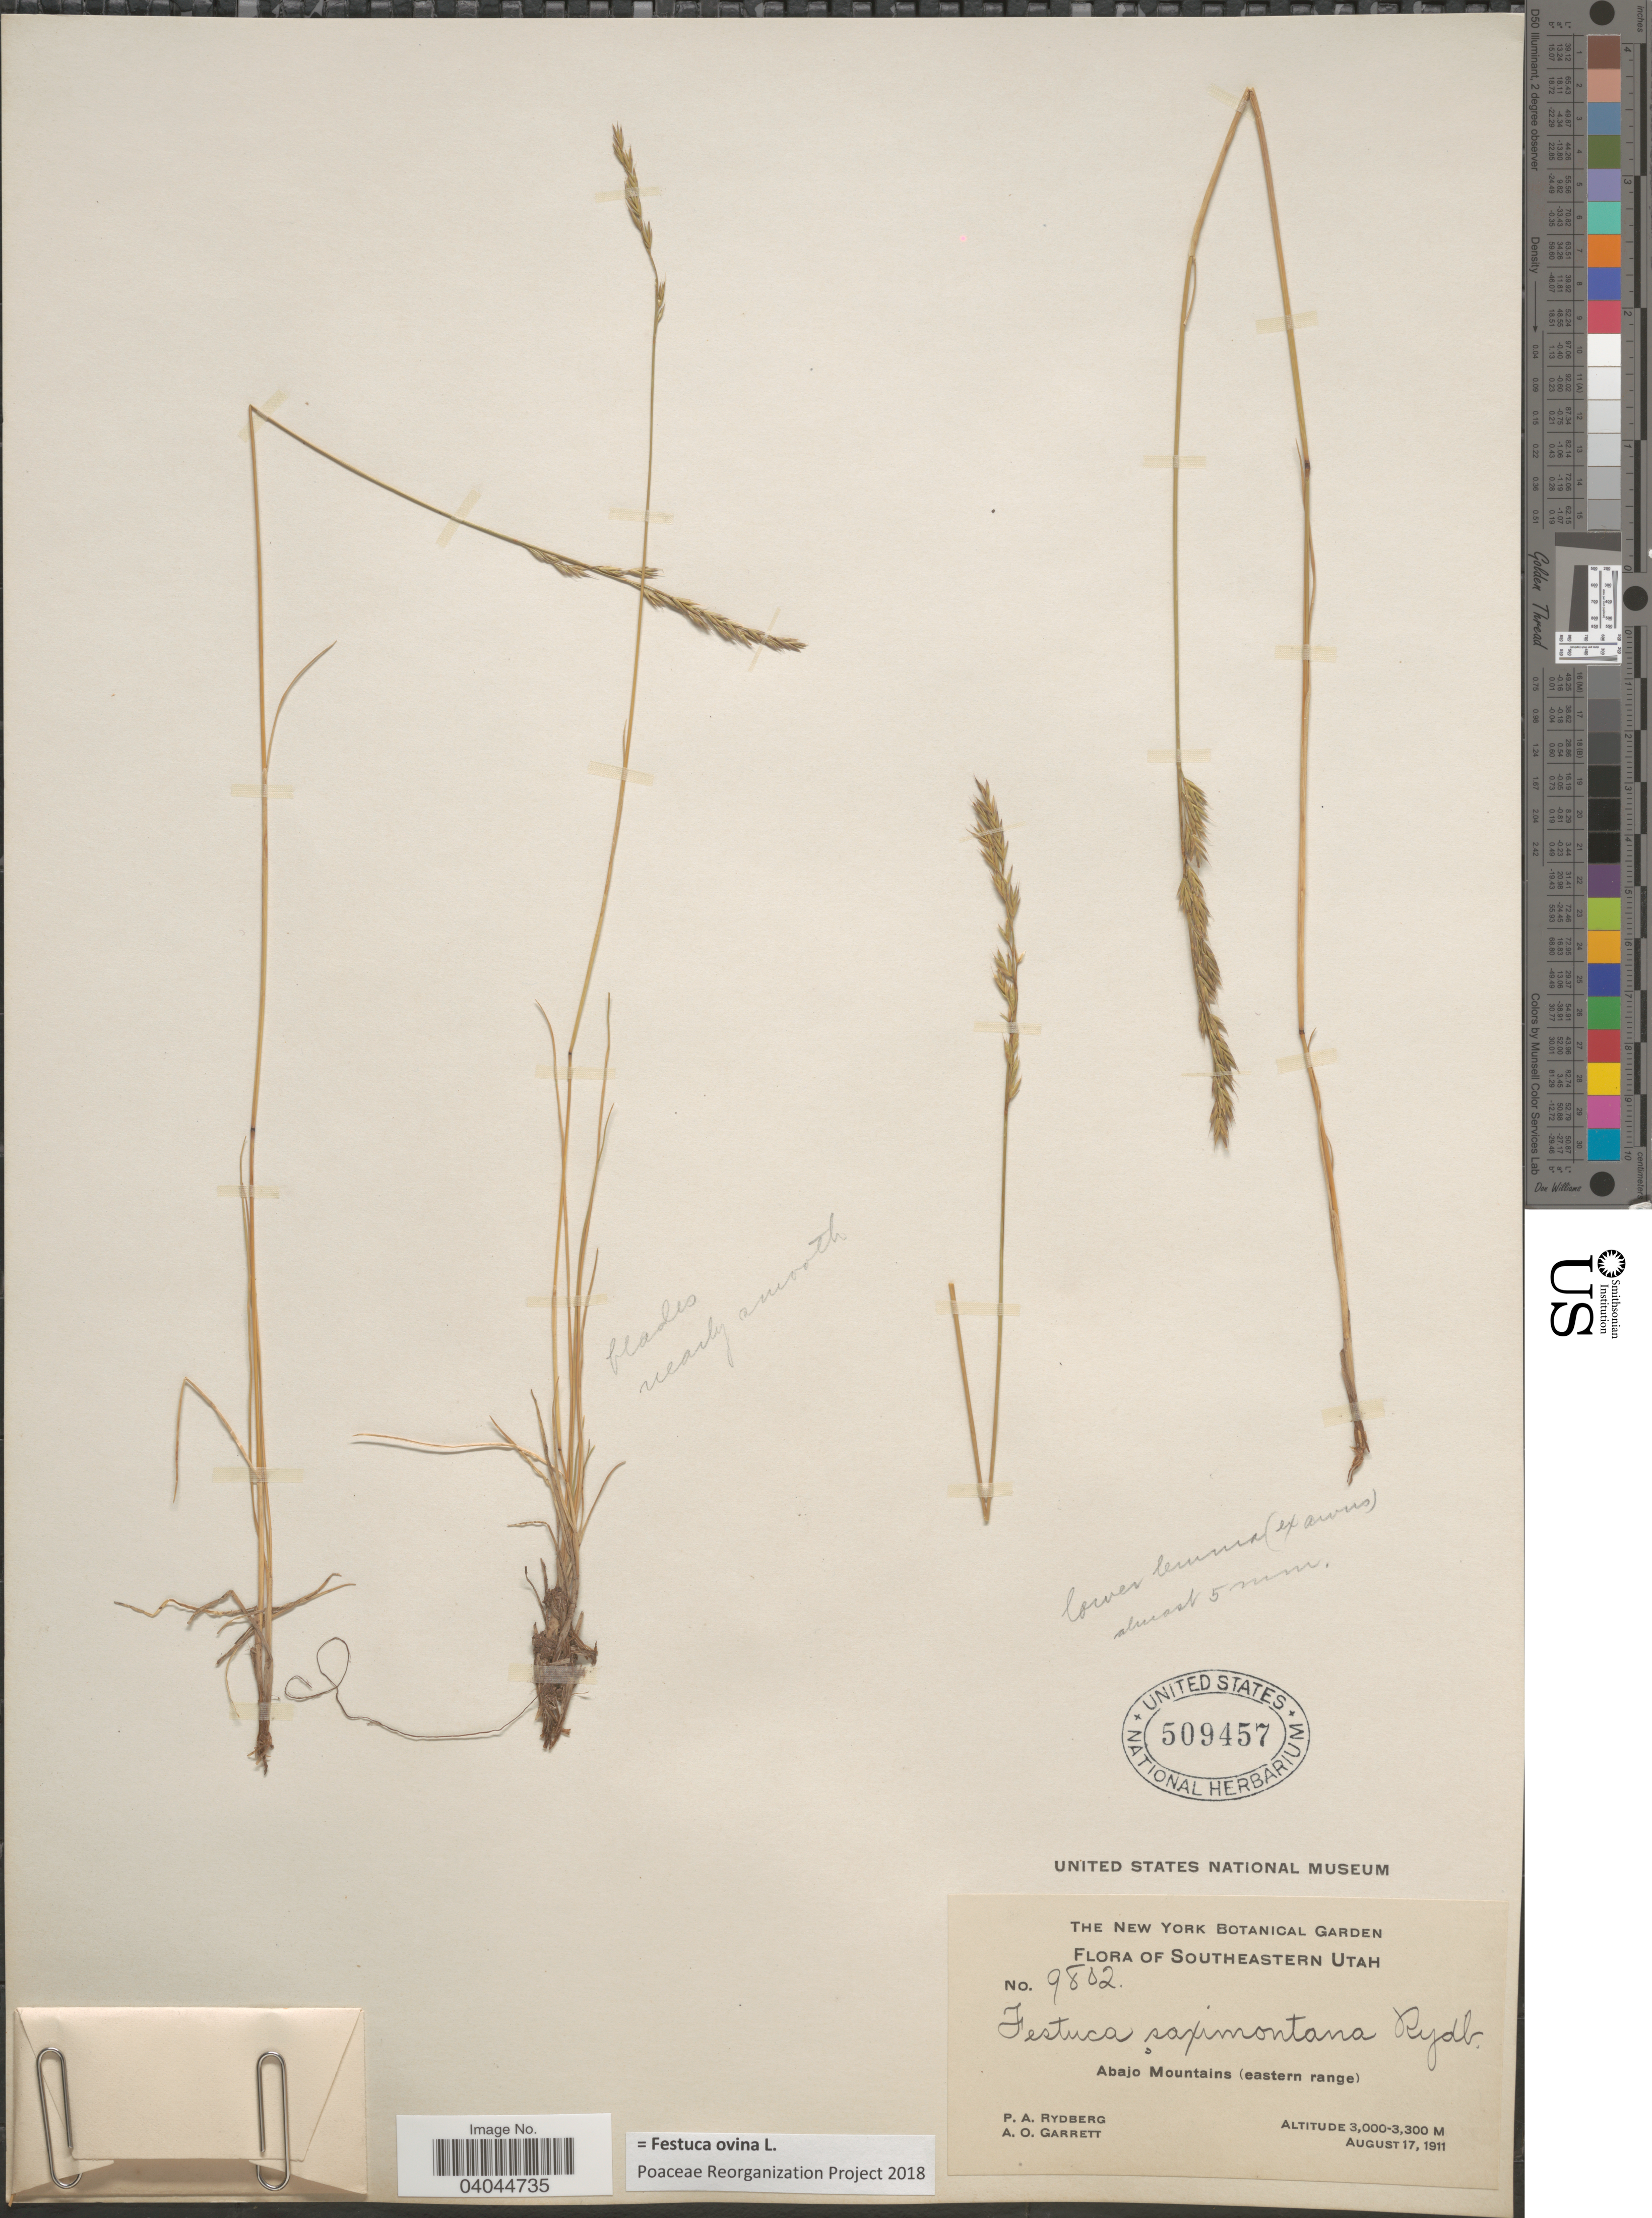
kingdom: Plantae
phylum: Tracheophyta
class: Liliopsida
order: Poales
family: Poaceae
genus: Festuca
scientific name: Festuca ovina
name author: L.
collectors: P. A. Rydberg & A. O. Garrett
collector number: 9802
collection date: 1911-08-17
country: United States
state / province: Utah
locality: Southeastern Utah. Abajo Mountains (eastern range).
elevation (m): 3000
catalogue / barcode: US 509457